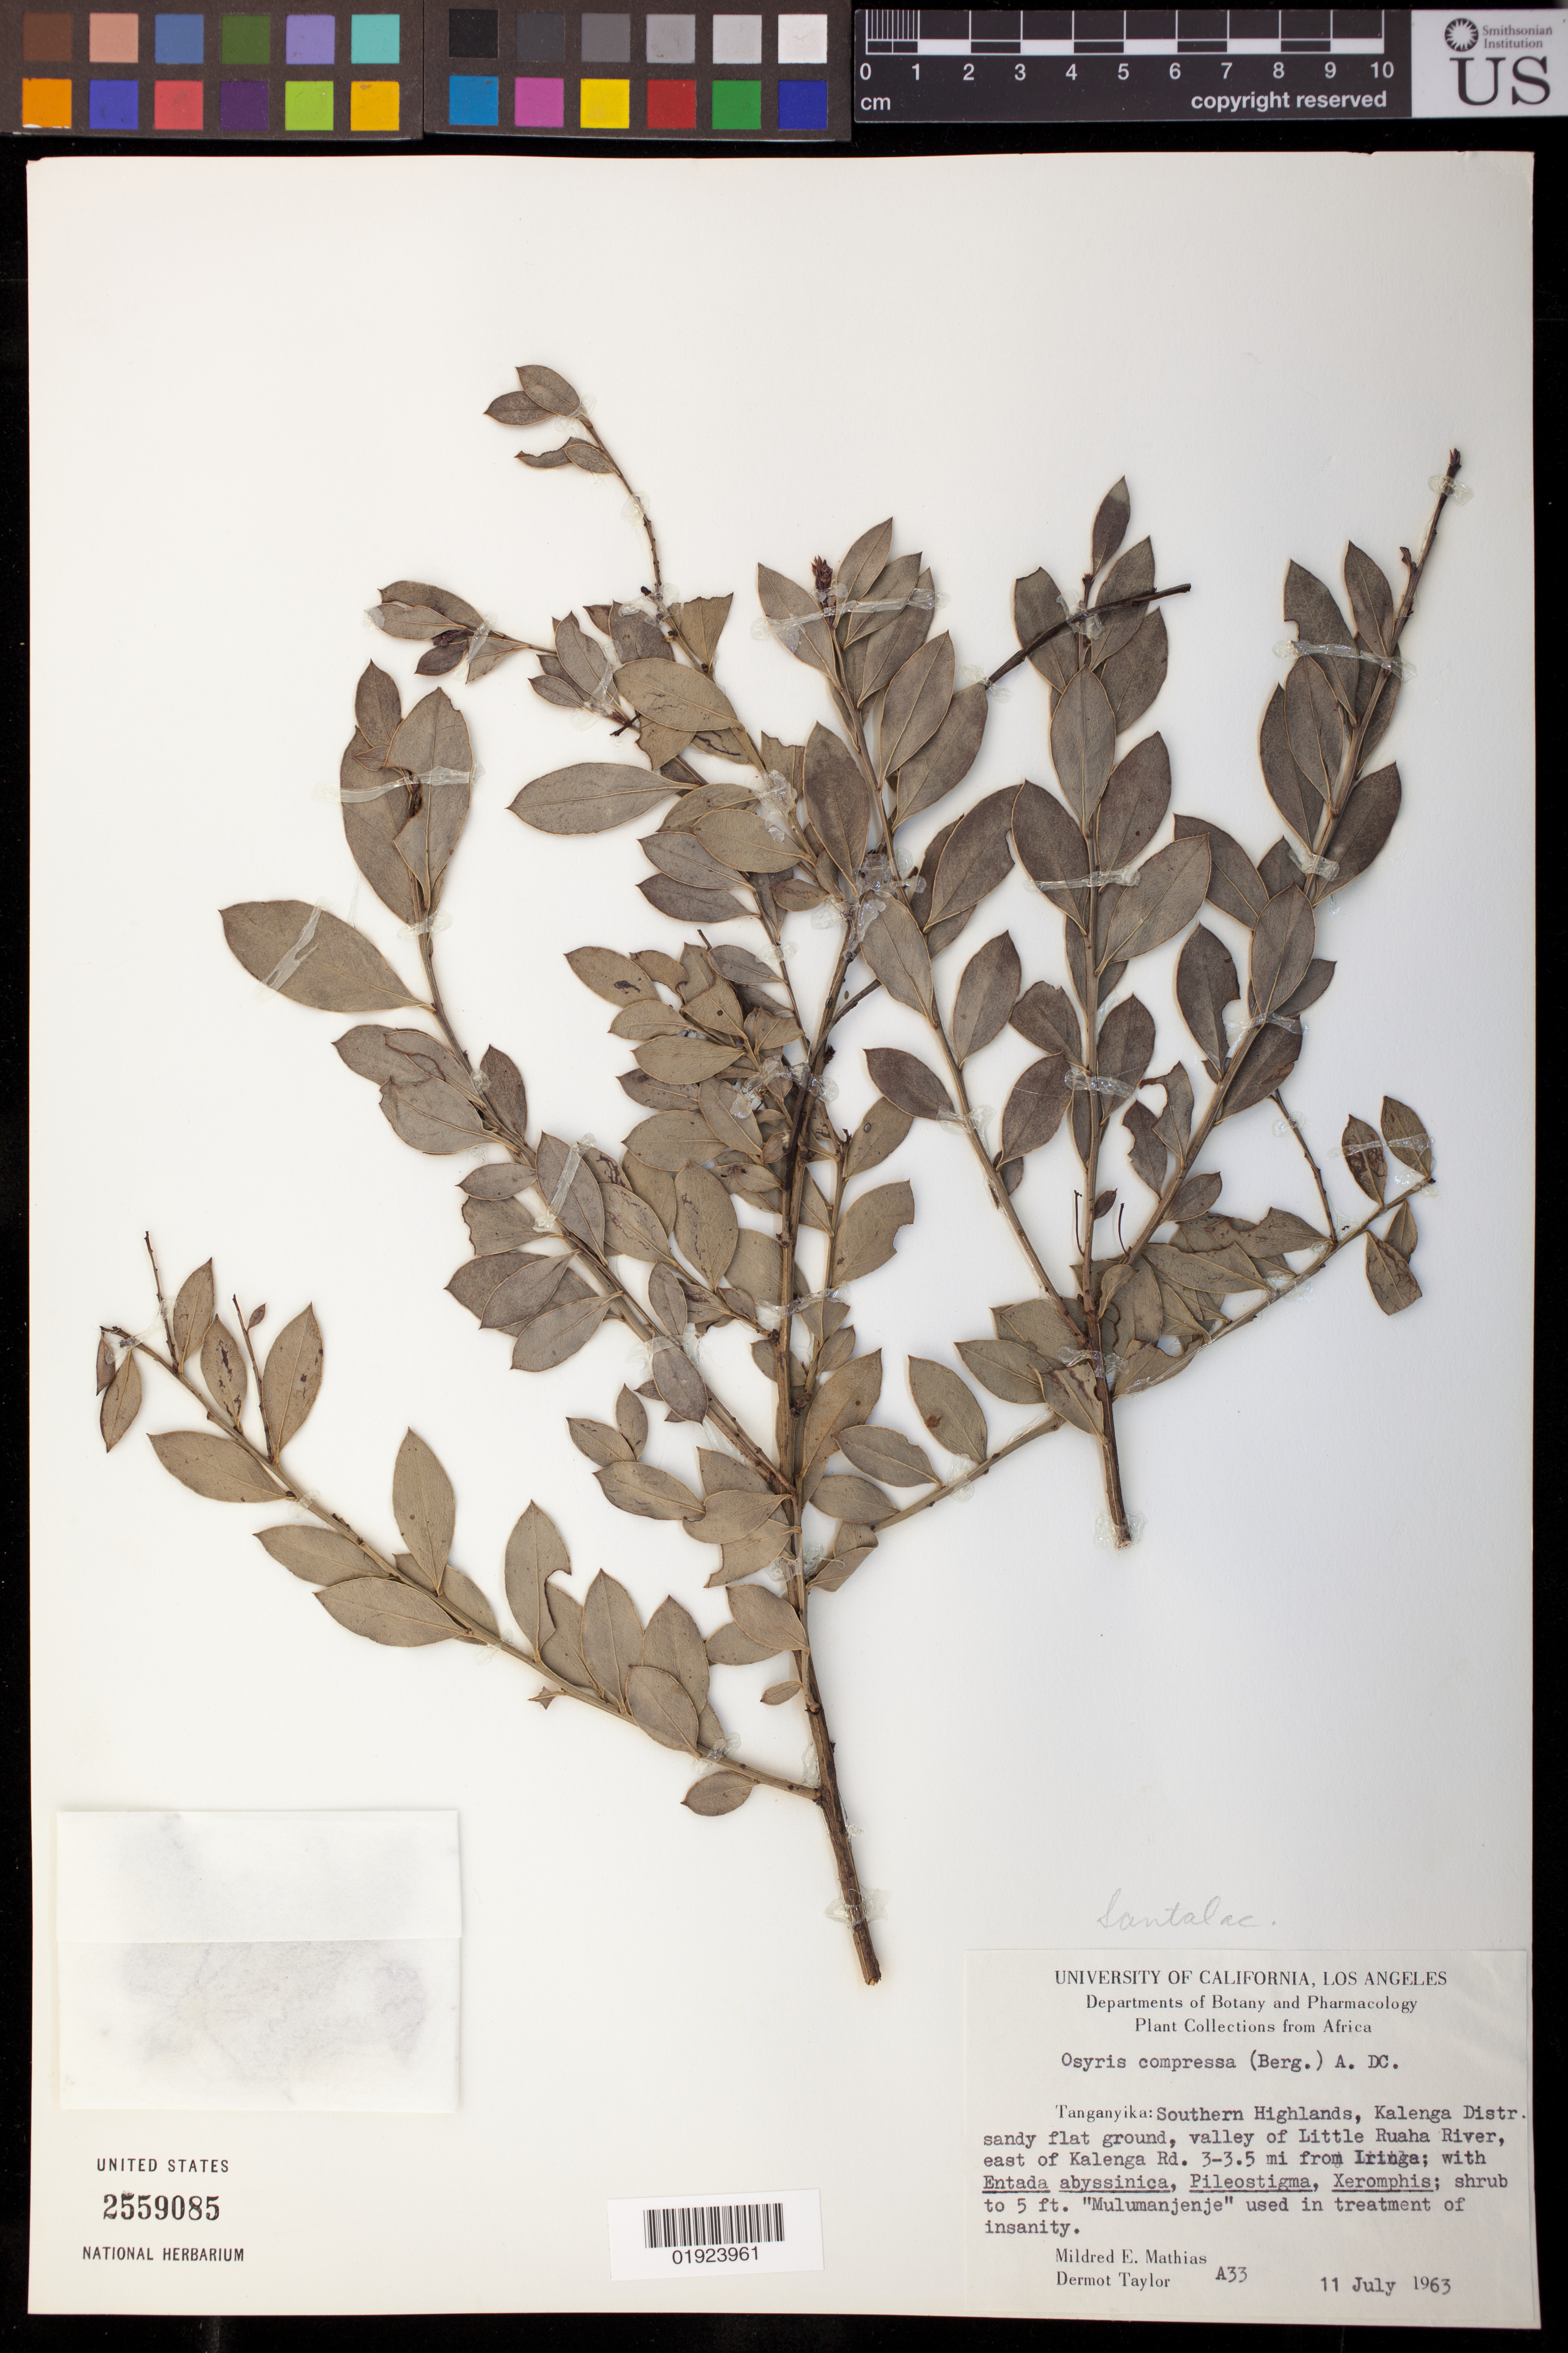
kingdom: Plantae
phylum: Tracheophyta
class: Magnoliopsida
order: Santalales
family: Santalaceae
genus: Colpoon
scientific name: Colpoon compressum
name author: P.J. Bergius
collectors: M. E. Mathias & D. Taylor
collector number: A33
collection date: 1963-07-11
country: Tanzania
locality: Tanganyika: Southern Highlands, Kalenga Distr. sandy flat ground, valley of Little Ruaha River, east of Kalenga Rd., 3-3.5 mi from Iringa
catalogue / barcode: US 2559085